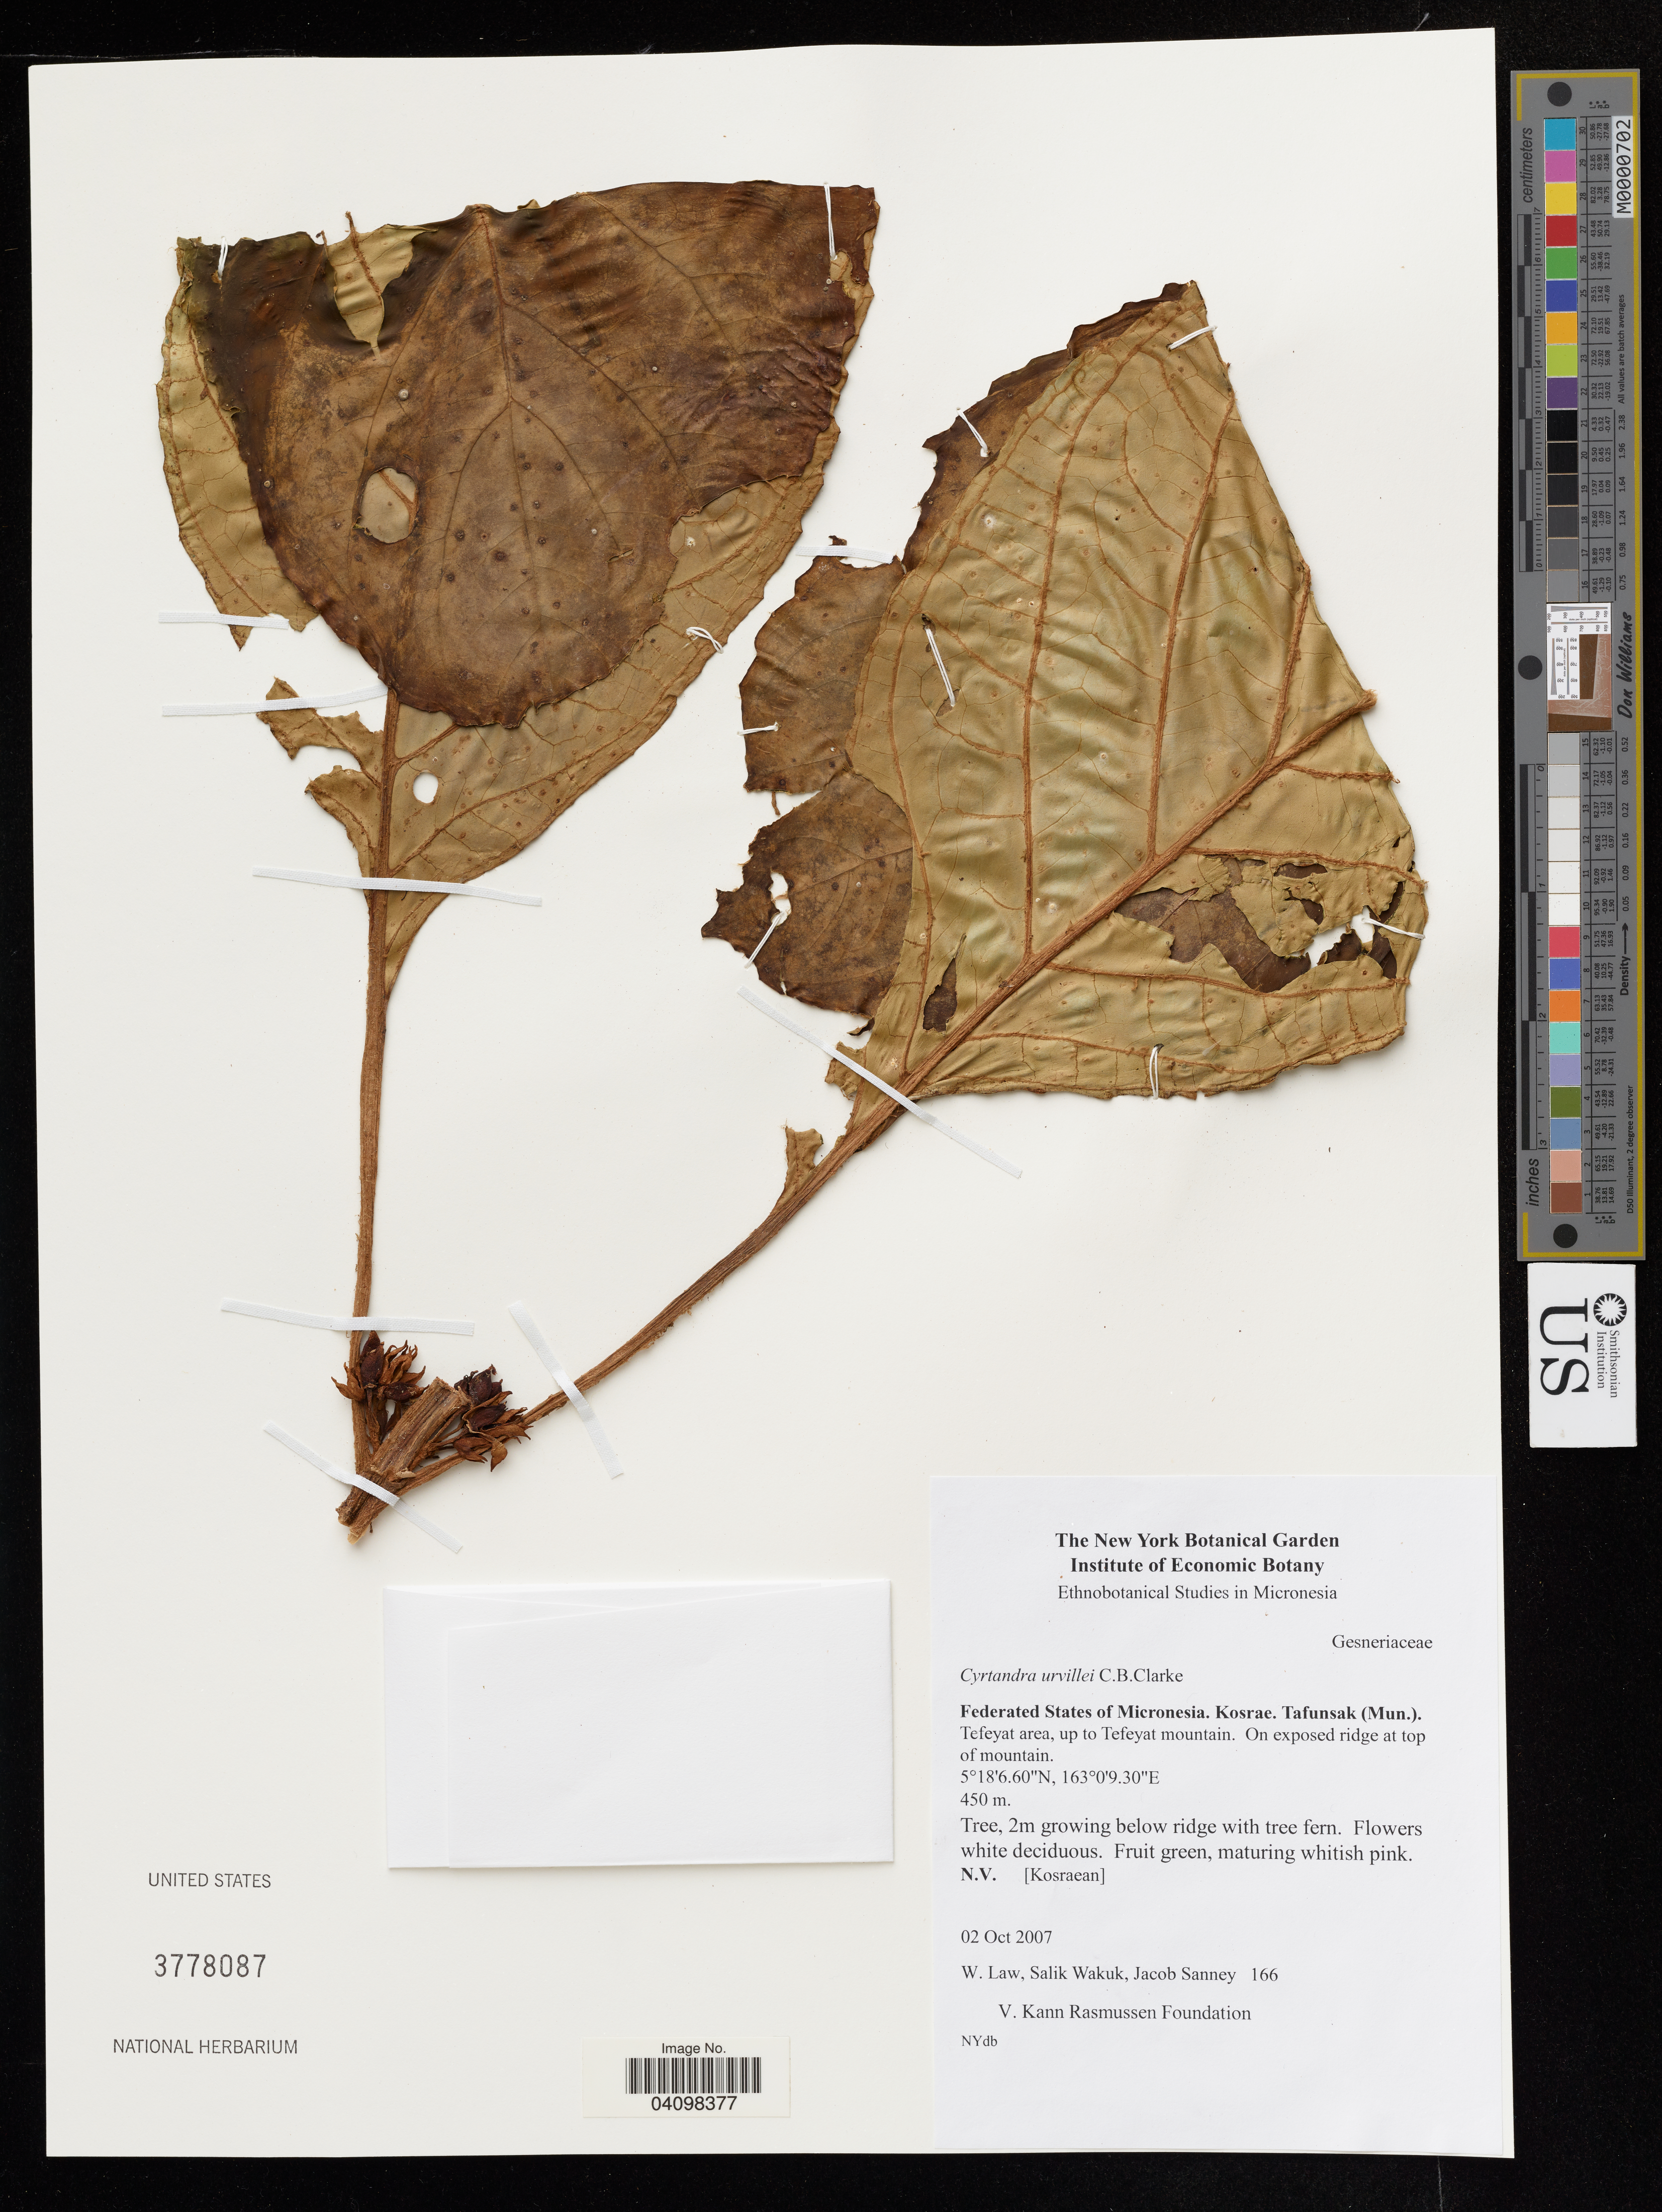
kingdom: Plantae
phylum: Tracheophyta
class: Magnoliopsida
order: Lamiales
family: Gesneriaceae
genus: Cyrtandra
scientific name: Cyrtandra urvillei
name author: C.B. Clarke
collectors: W. Law & S. Wakuk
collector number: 166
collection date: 2007-10-02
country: Micronesia, Federated States of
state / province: Kosrae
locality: Tafunsak (Mun.). Tefeyat area, up to Tefeyat mountain.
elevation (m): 450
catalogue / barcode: US 3775087